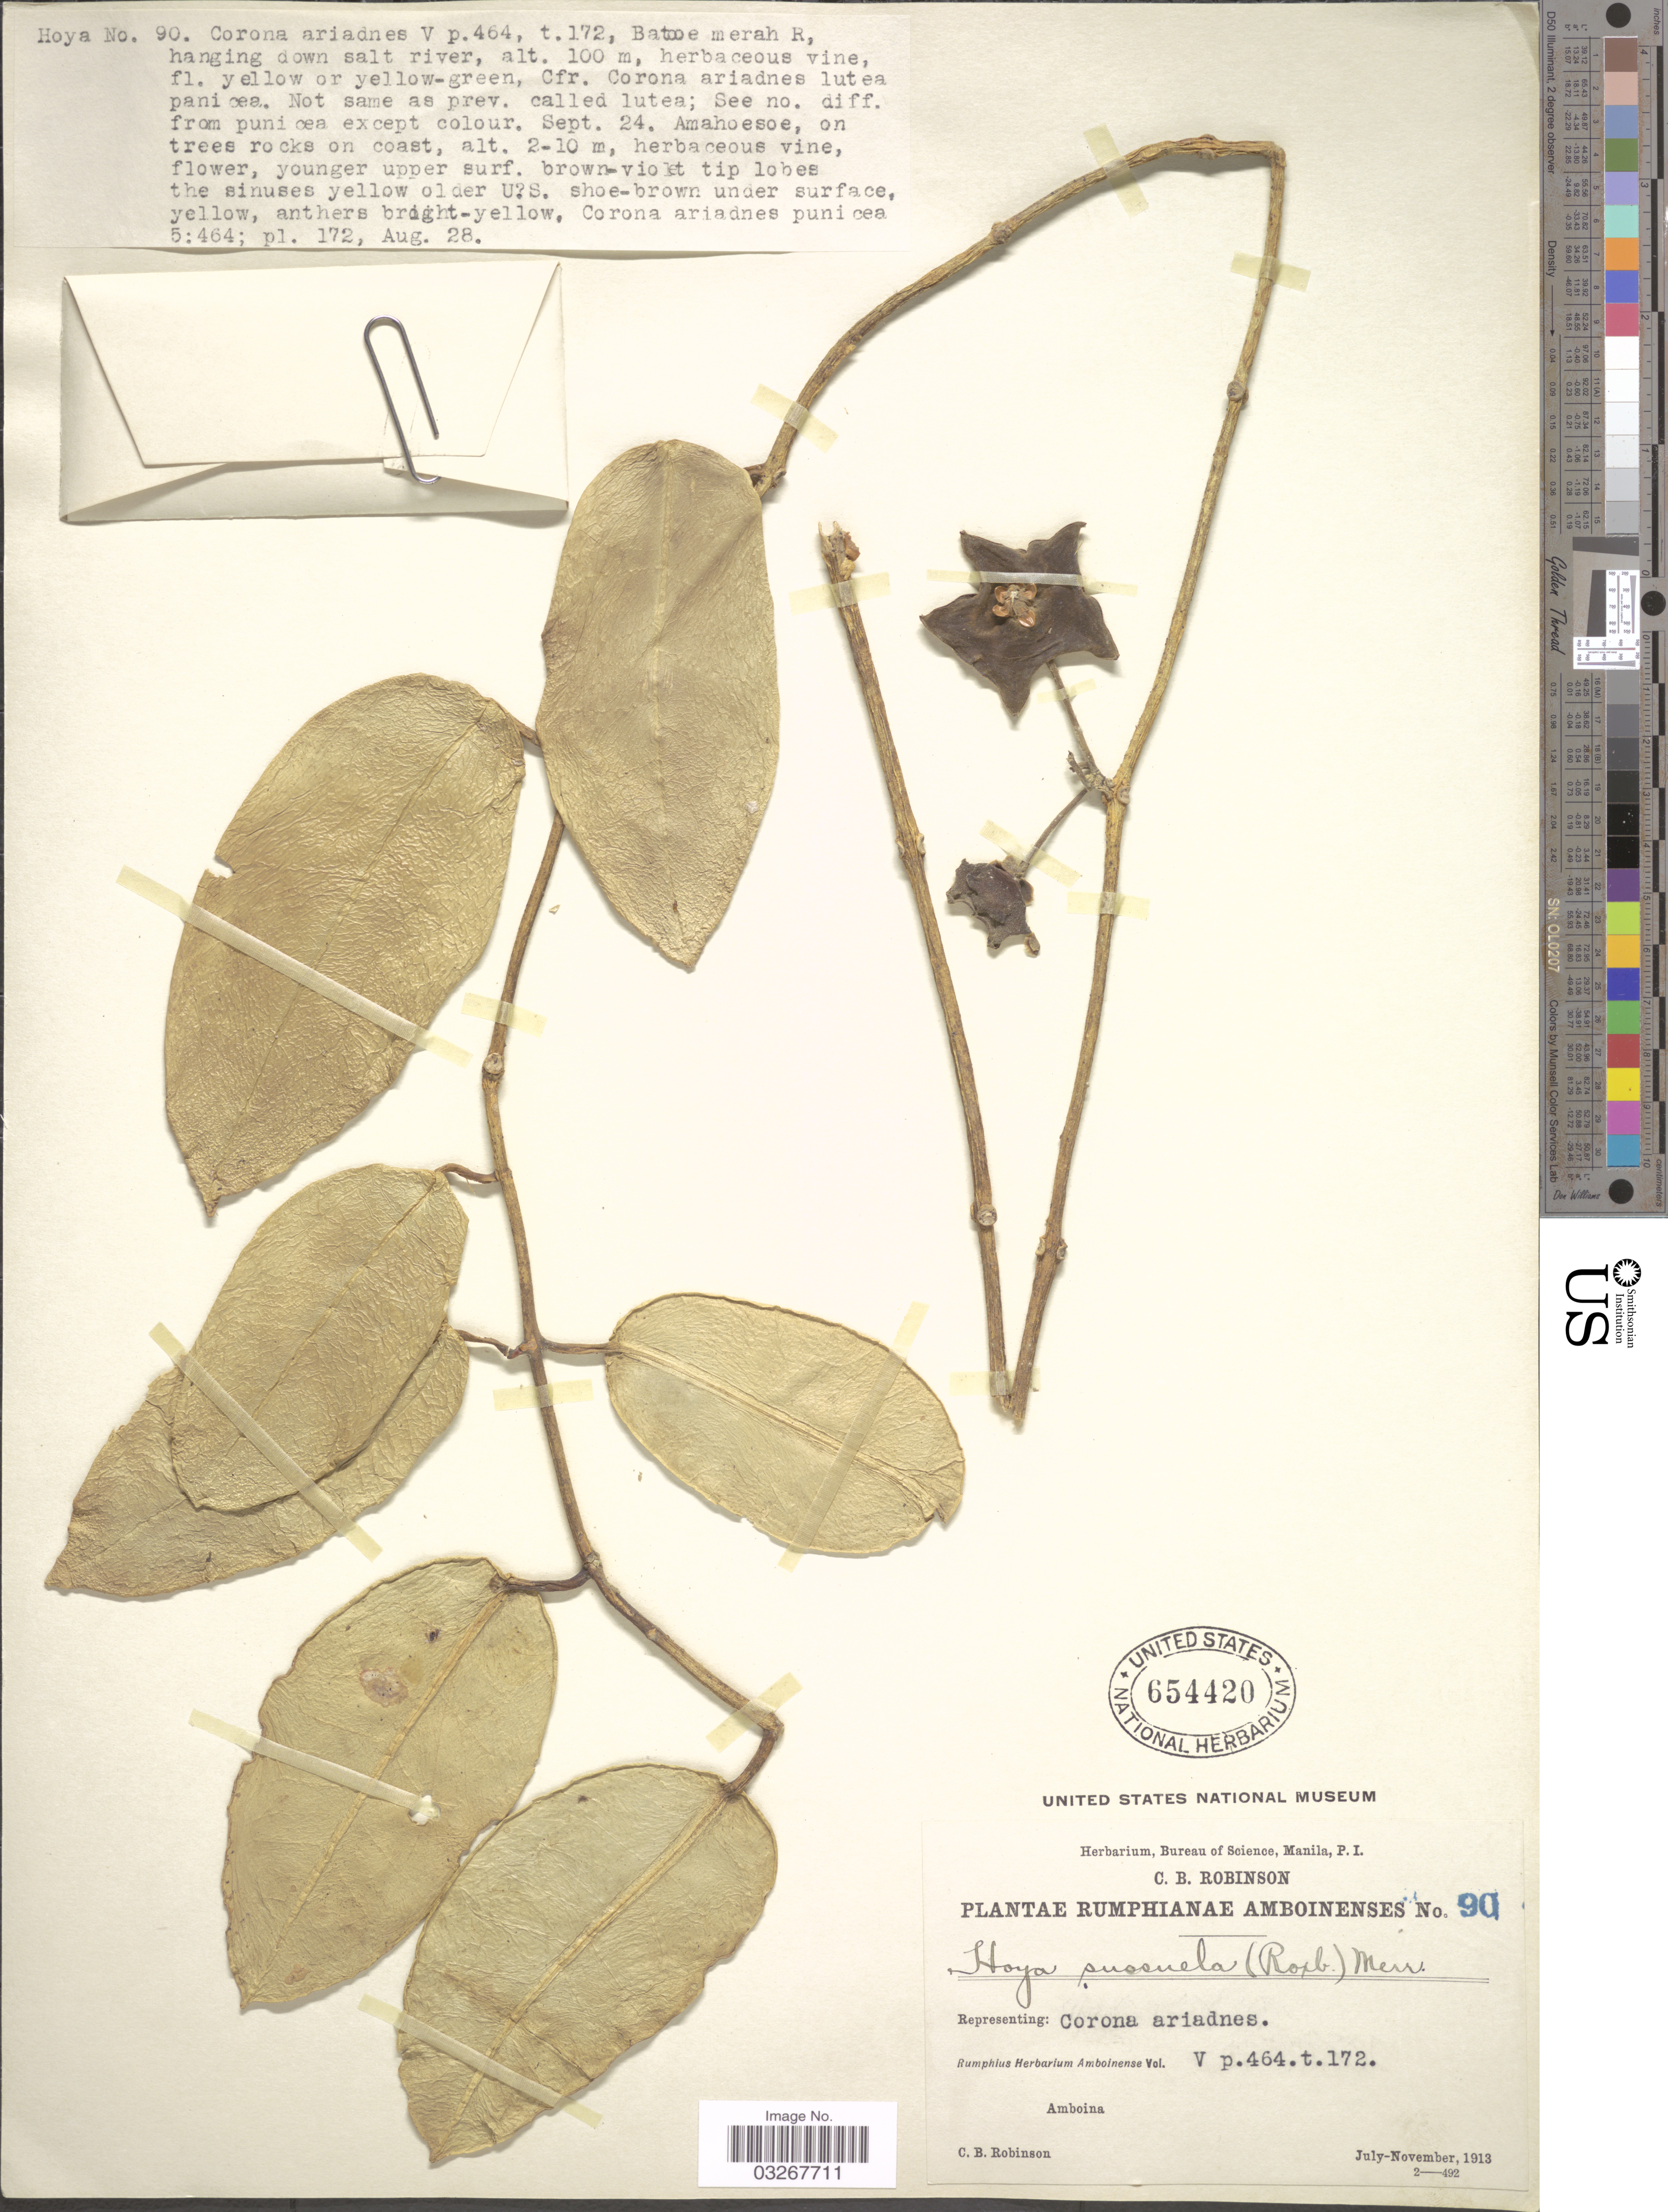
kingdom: Plantae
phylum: Tracheophyta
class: Magnoliopsida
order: Gentianales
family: Apocynaceae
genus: Hoya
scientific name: Hoya sussuela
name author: (Roxb.) Merr.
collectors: C. Robinson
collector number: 90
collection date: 1913-08-28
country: Indonesia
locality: Amboina. Batoe merah R, hanging down salt river.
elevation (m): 100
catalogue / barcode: US 654420